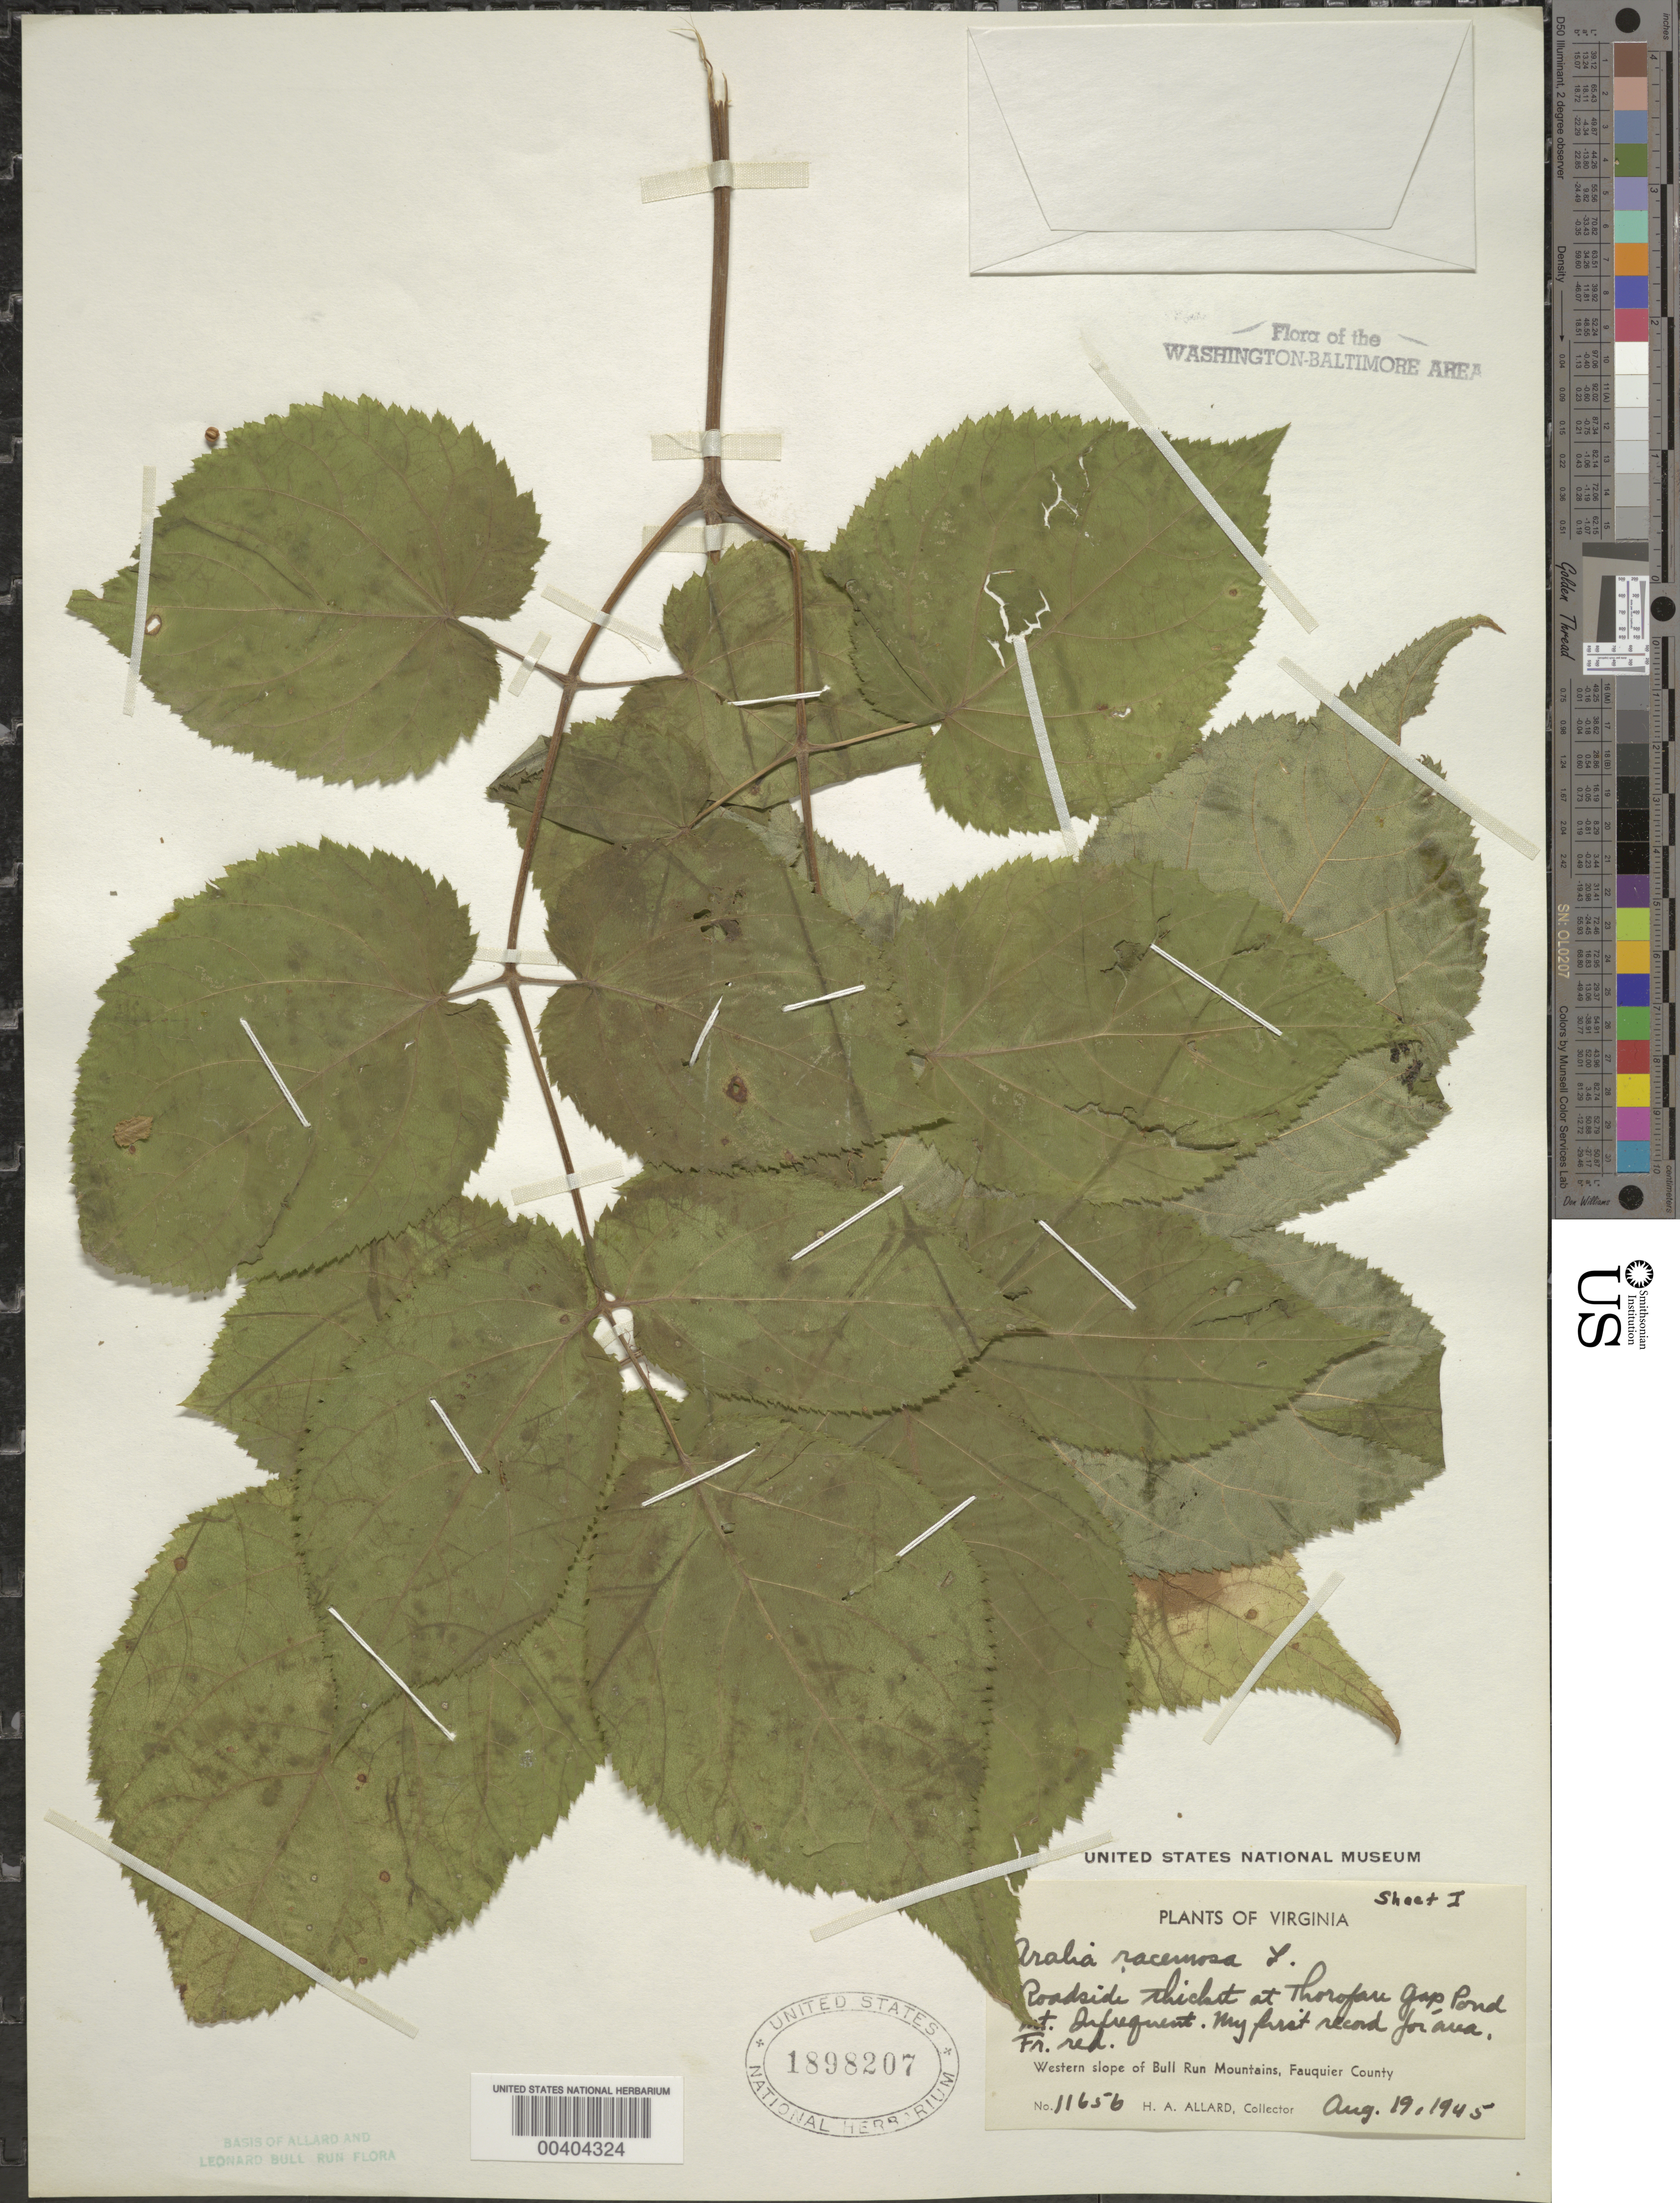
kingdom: Plantae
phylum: Tracheophyta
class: Magnoliopsida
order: Apiales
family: Araliaceae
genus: Aralia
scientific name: Aralia racemosa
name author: L.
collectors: H. A. Allard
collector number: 11656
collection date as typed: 19 Aug 1945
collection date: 1945-08-19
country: United States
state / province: Virginia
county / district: Fauquier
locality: Thorofare Gap, Pond Mountain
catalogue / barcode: US 1898207